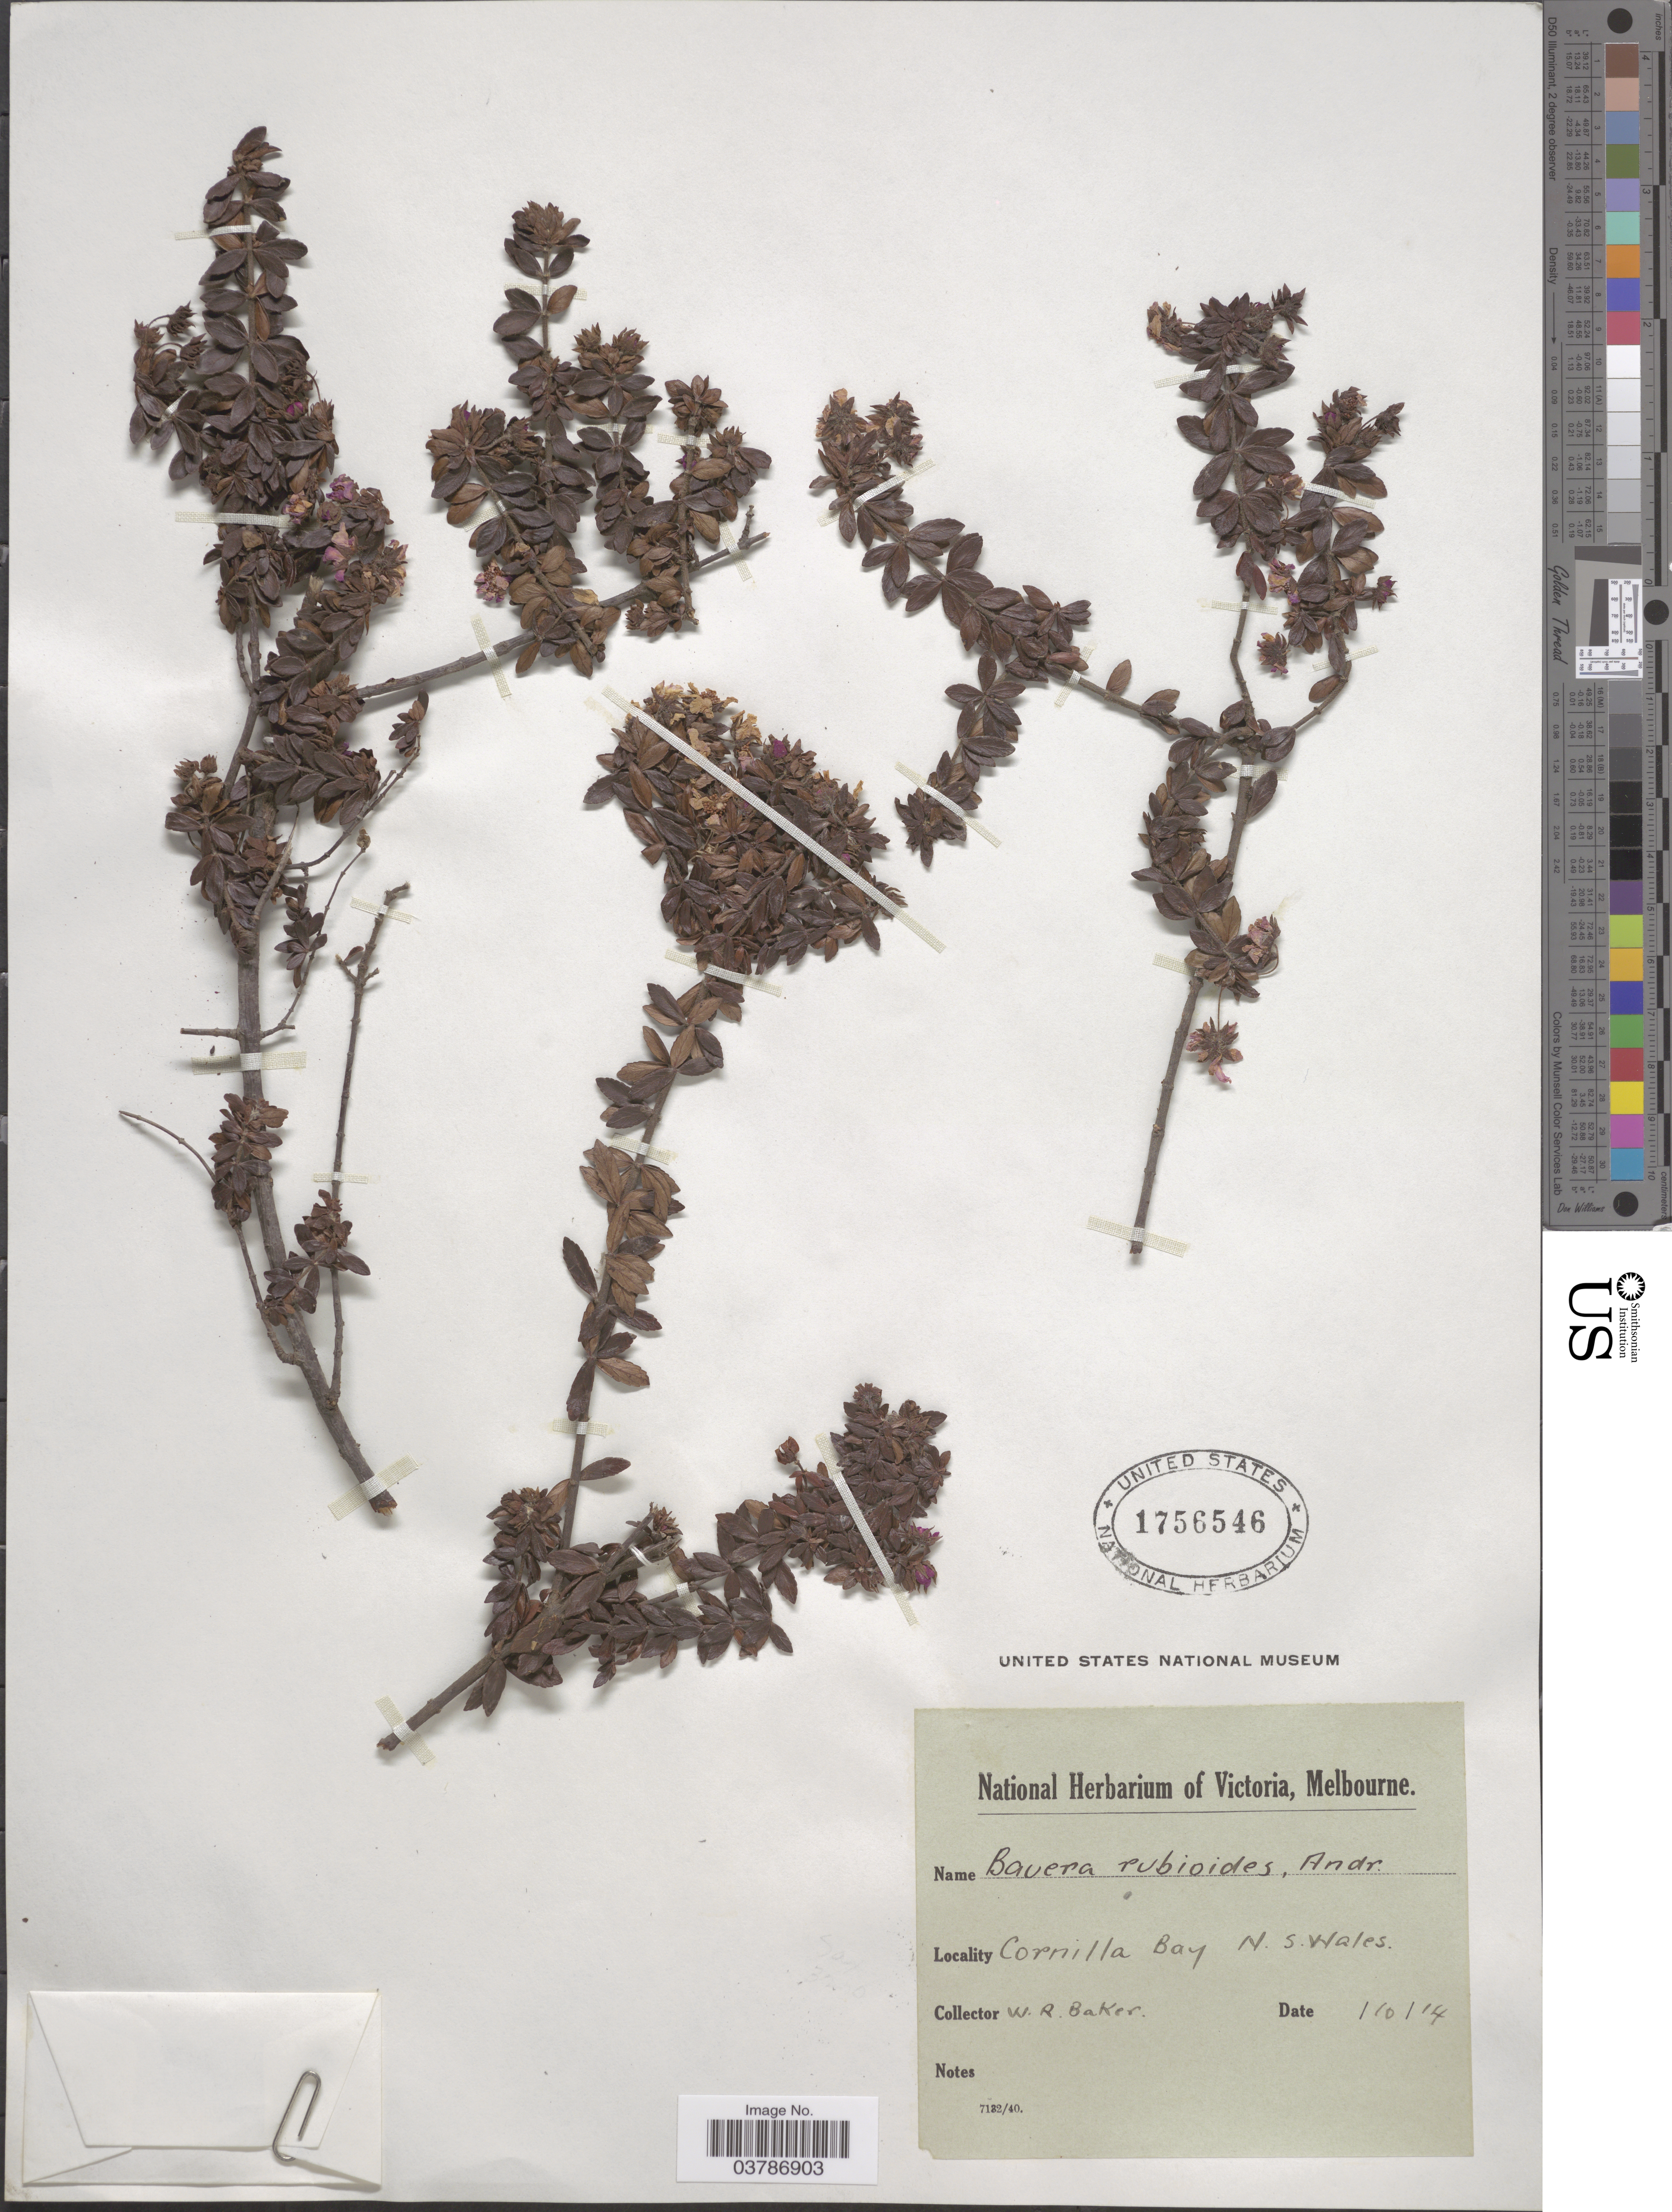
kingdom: Plantae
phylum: Tracheophyta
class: Magnoliopsida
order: Oxalidales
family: Cunoniaceae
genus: Bauera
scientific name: Bauera rubioides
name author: Andrews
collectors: W. Baker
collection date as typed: Transcribed d/m/y: /10/14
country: Australia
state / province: New South Wales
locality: Cornilla Bay.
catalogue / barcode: US 1756546